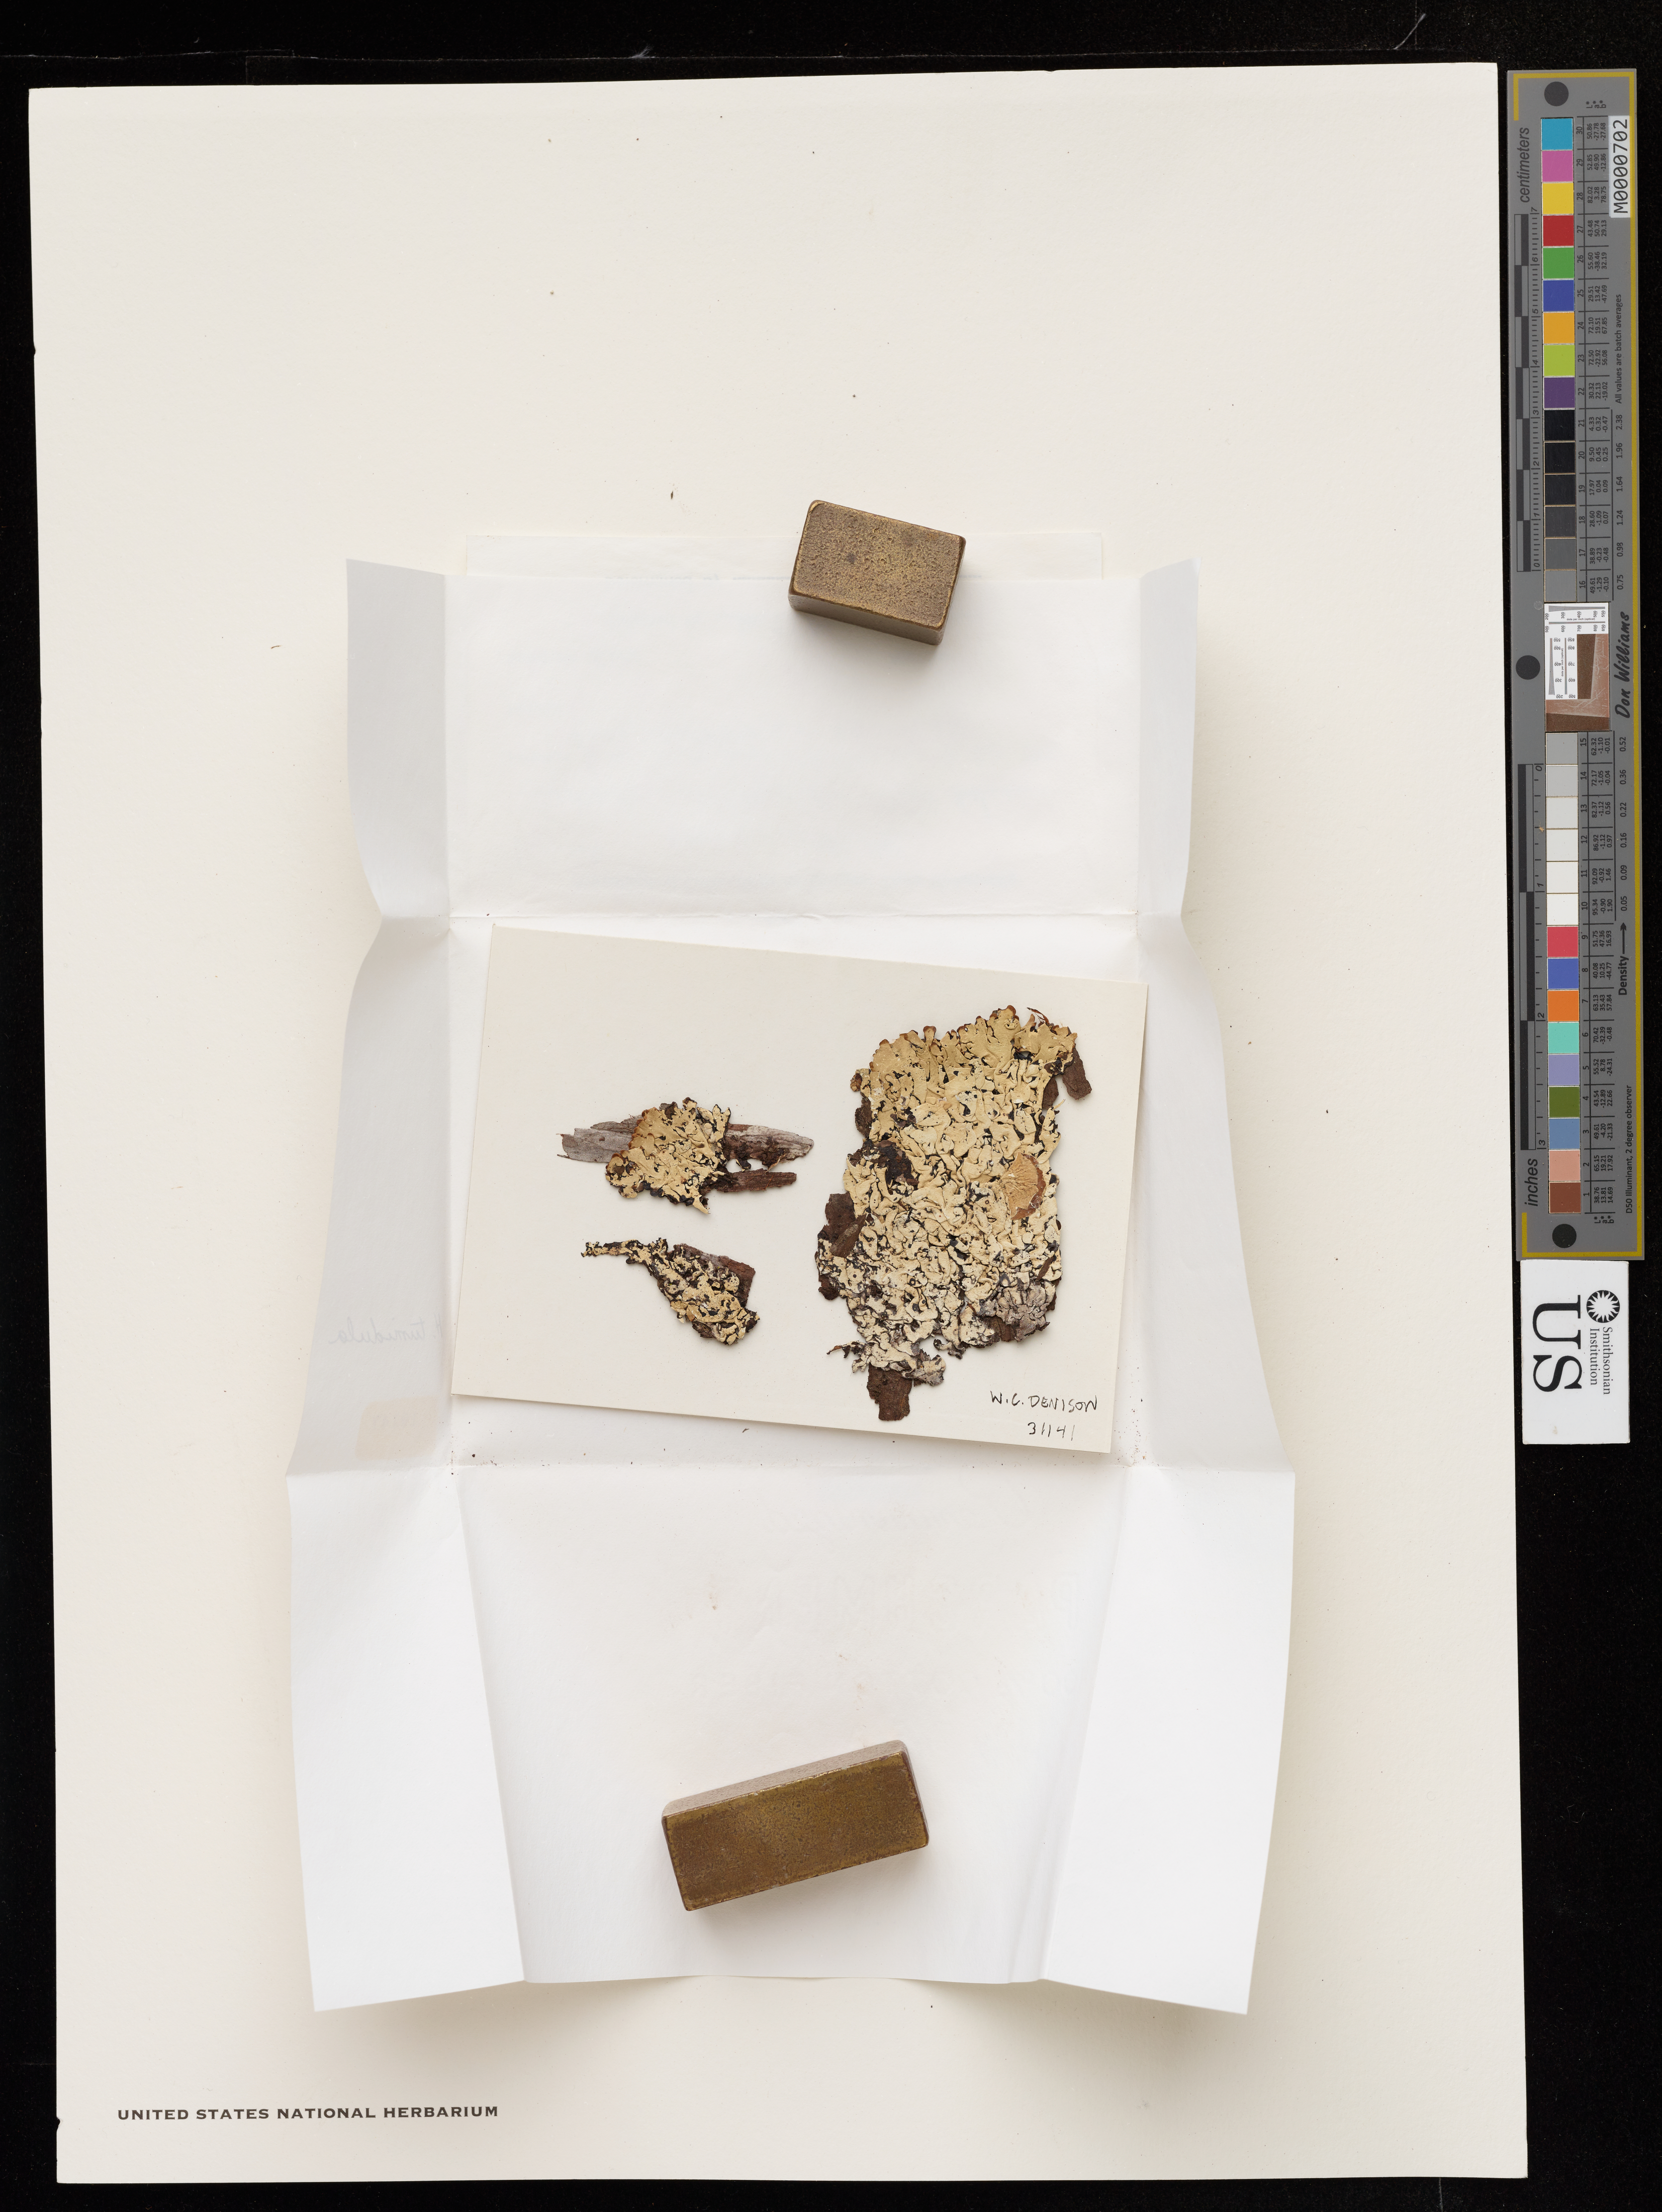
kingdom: Fungi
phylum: Ascomycota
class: Lecanoromycetes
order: Lecanorales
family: Parmeliaceae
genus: Hypogymnia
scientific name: Hypogymnia enteromorpha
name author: (Ach.) Nyl.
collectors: W. Denison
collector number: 31141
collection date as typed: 04 Dec 1971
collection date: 1971-12-04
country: United States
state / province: California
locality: E of mendoaino